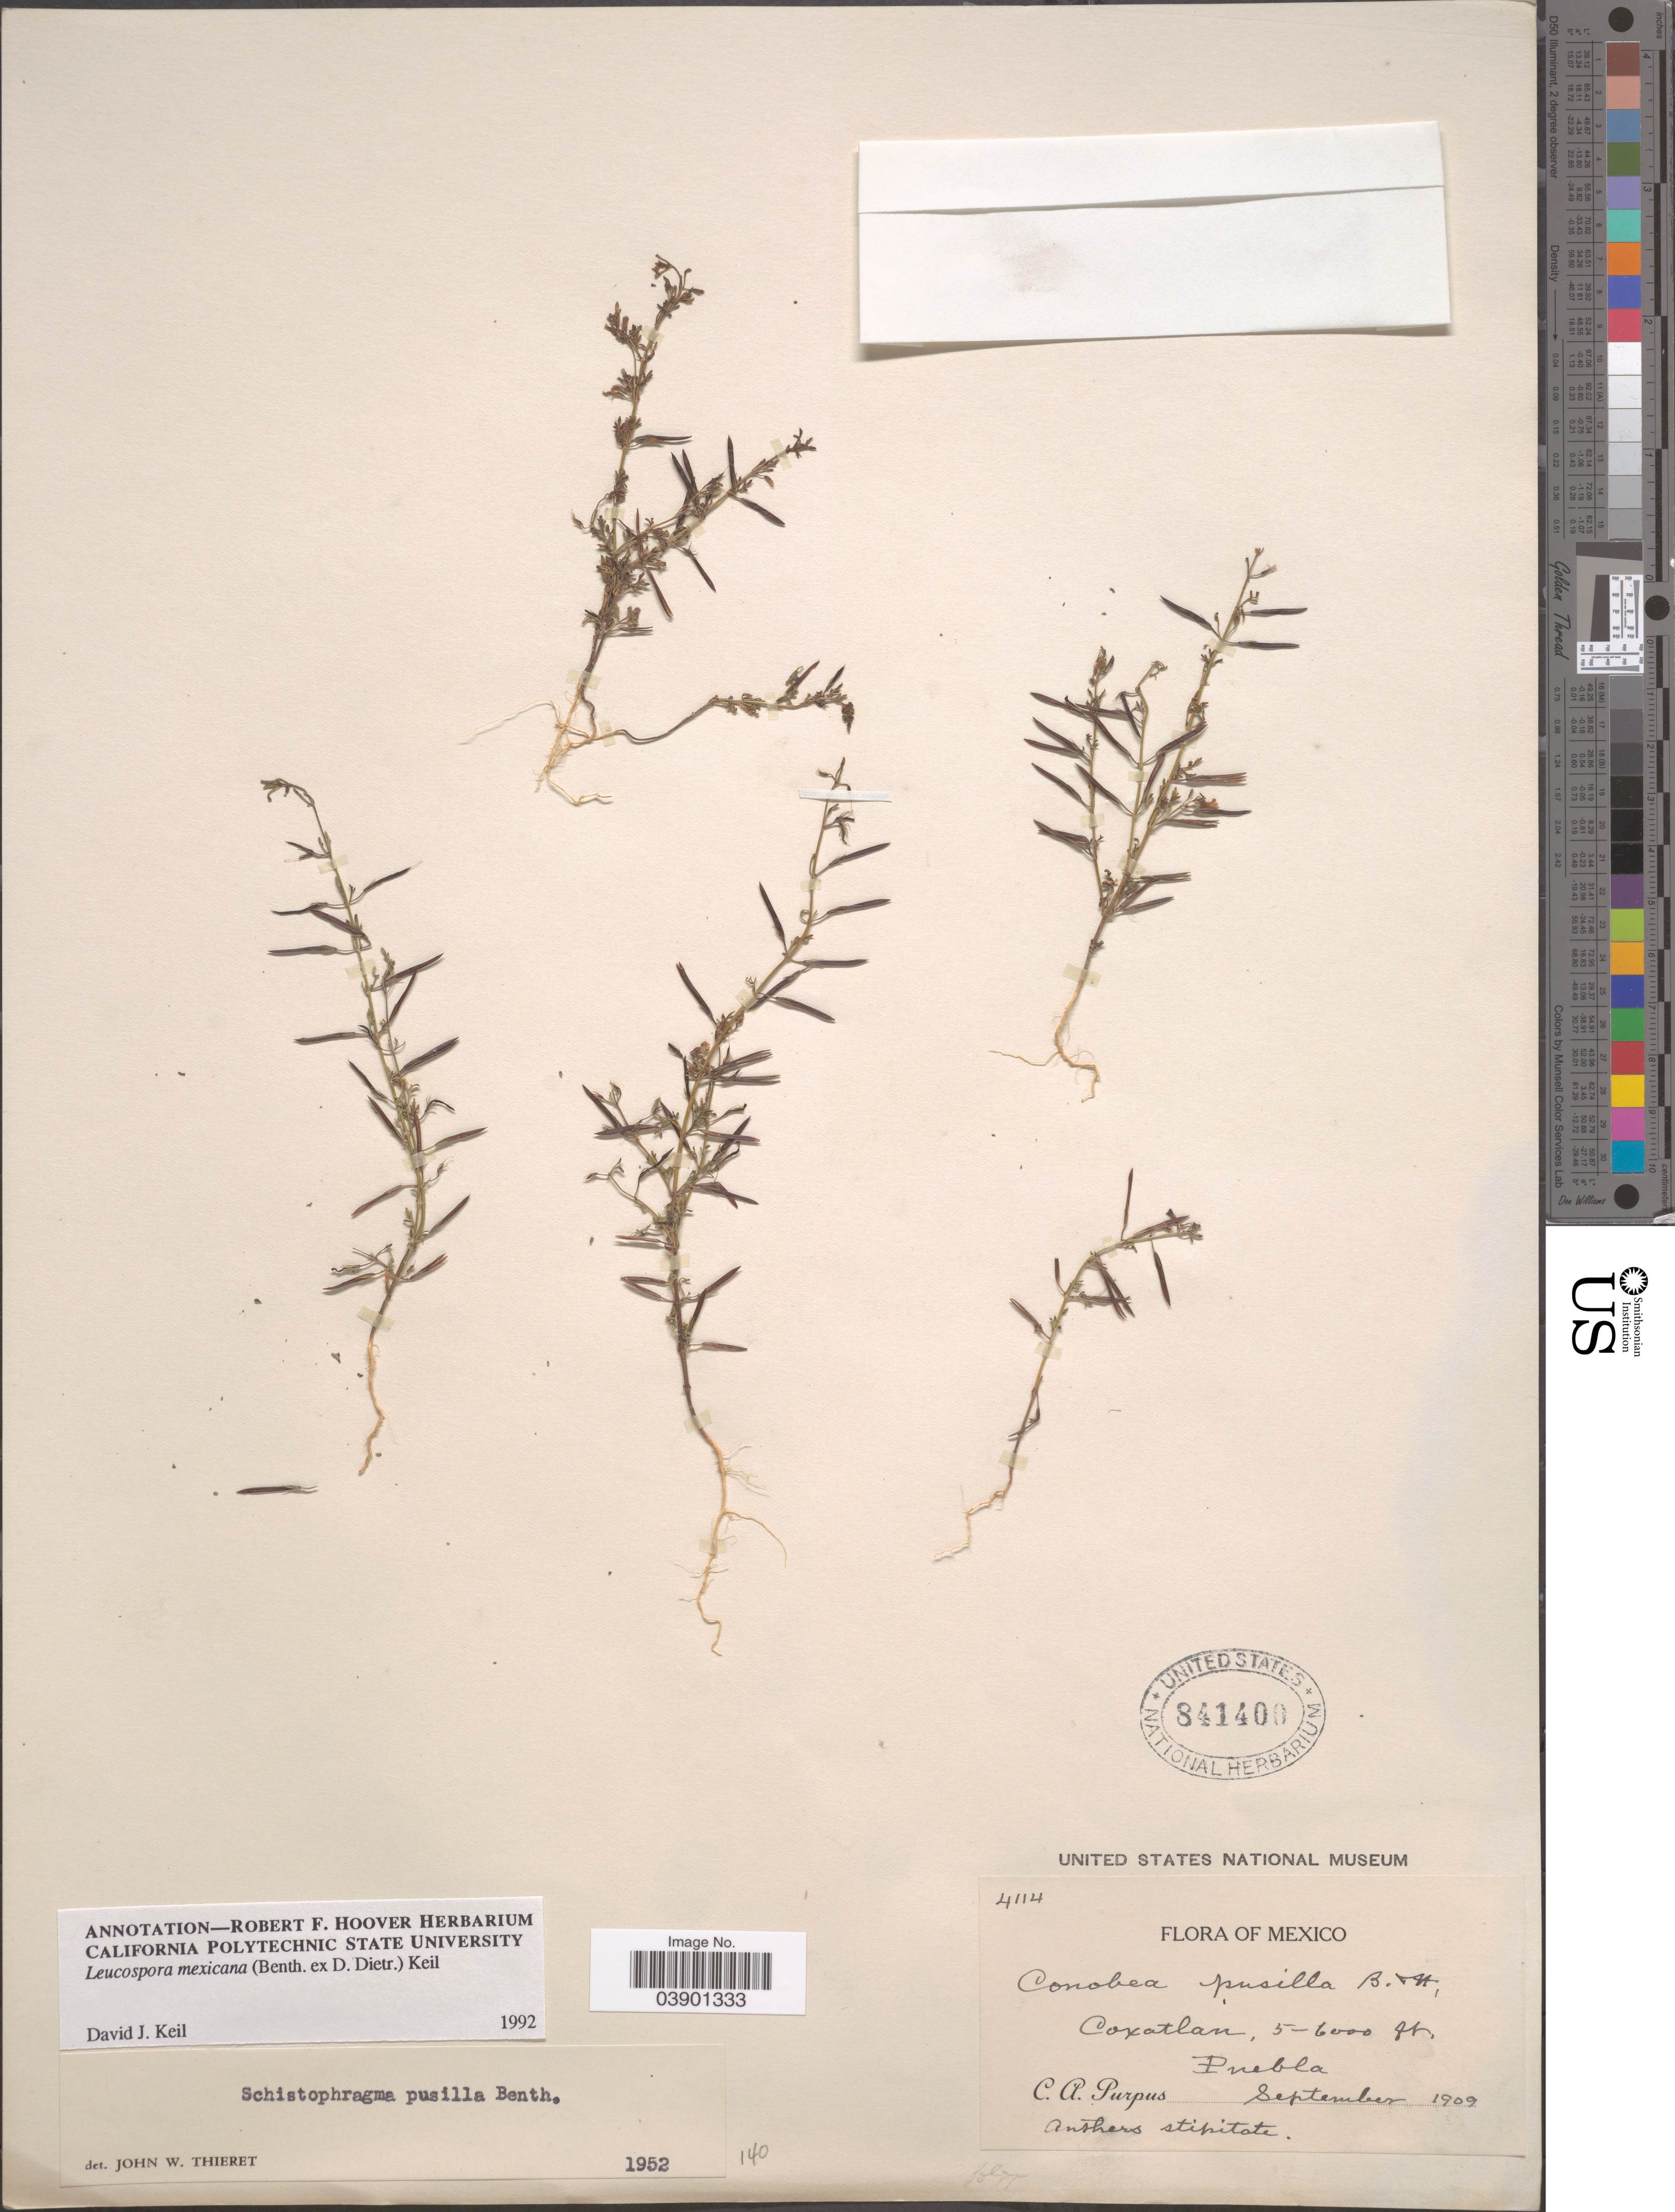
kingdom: Plantae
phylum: Tracheophyta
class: Magnoliopsida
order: Lamiales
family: Plantaginaceae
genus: Schistophragma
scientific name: Schistophragma pusillum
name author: Benth.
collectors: C. A. Purpus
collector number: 4114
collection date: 1909-09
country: Mexico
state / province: Puebla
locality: Coxatlan.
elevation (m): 1524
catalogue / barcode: US 841400